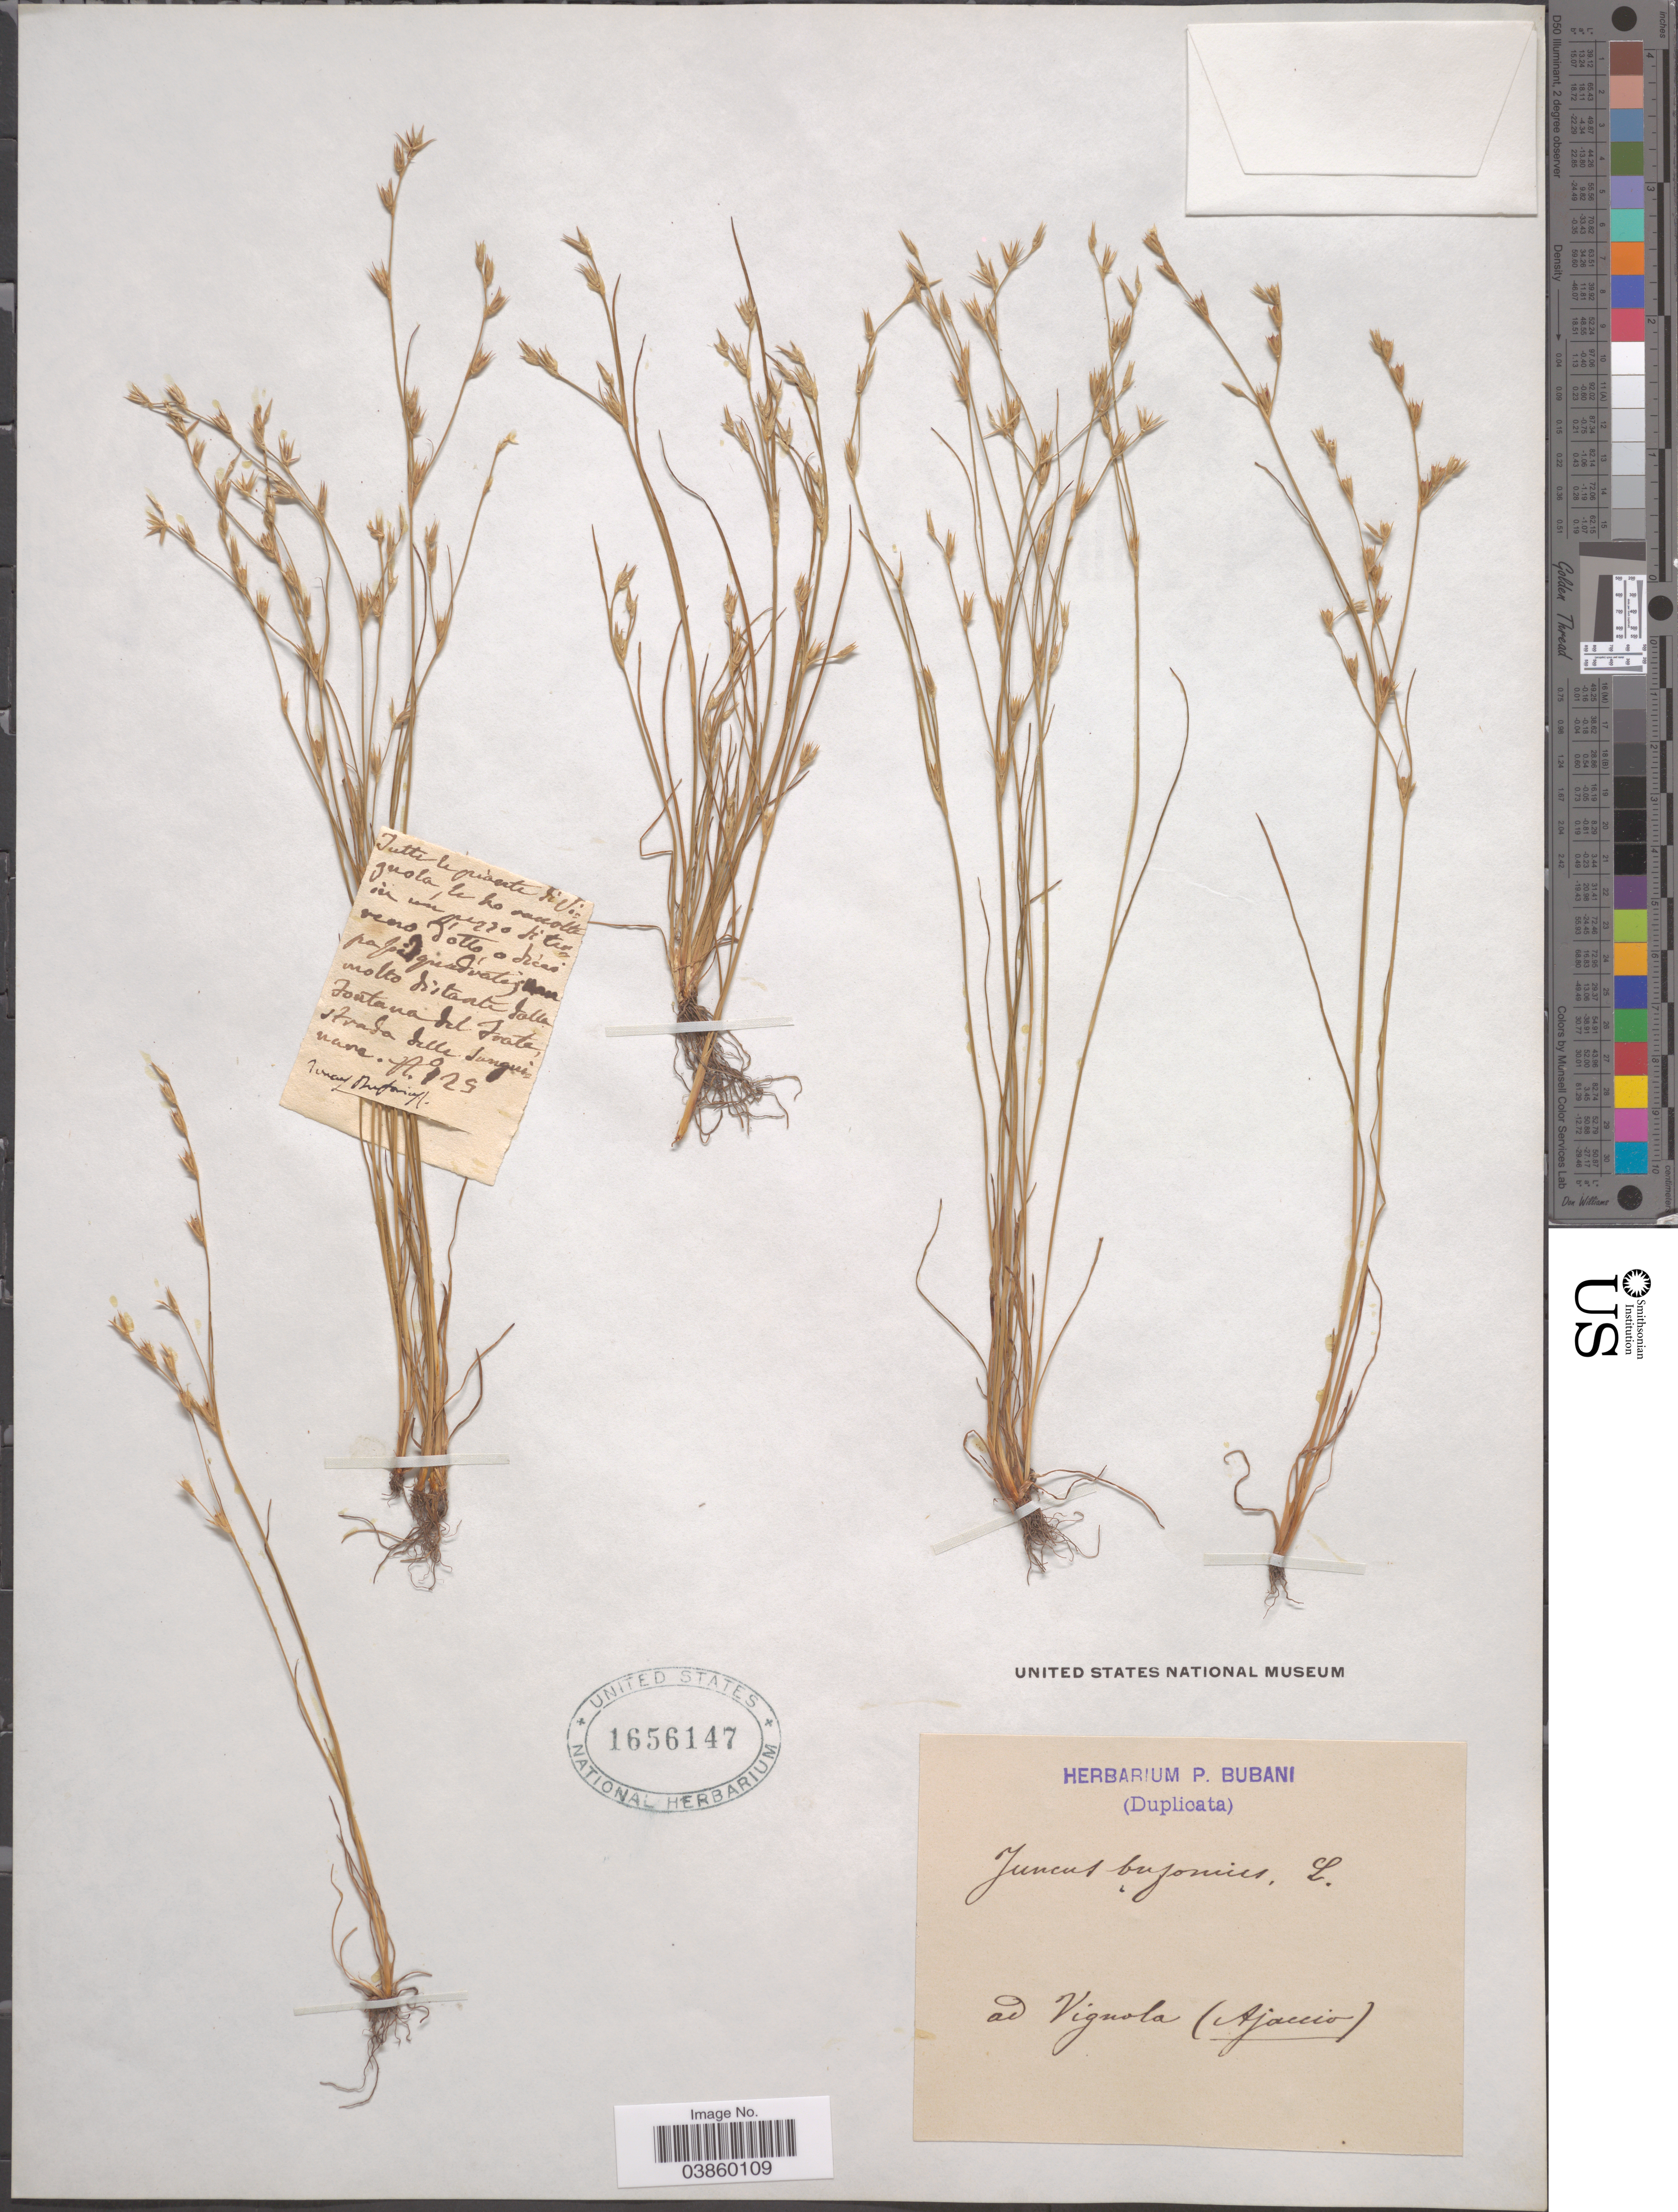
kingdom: Plantae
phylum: Tracheophyta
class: Liliopsida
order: Poales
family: Juncaceae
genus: Juncus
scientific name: Juncus bufonius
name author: L.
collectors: ex herb. P. Bubani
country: Spain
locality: Ad Vignola (Ajaccio).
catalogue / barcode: US 1656147